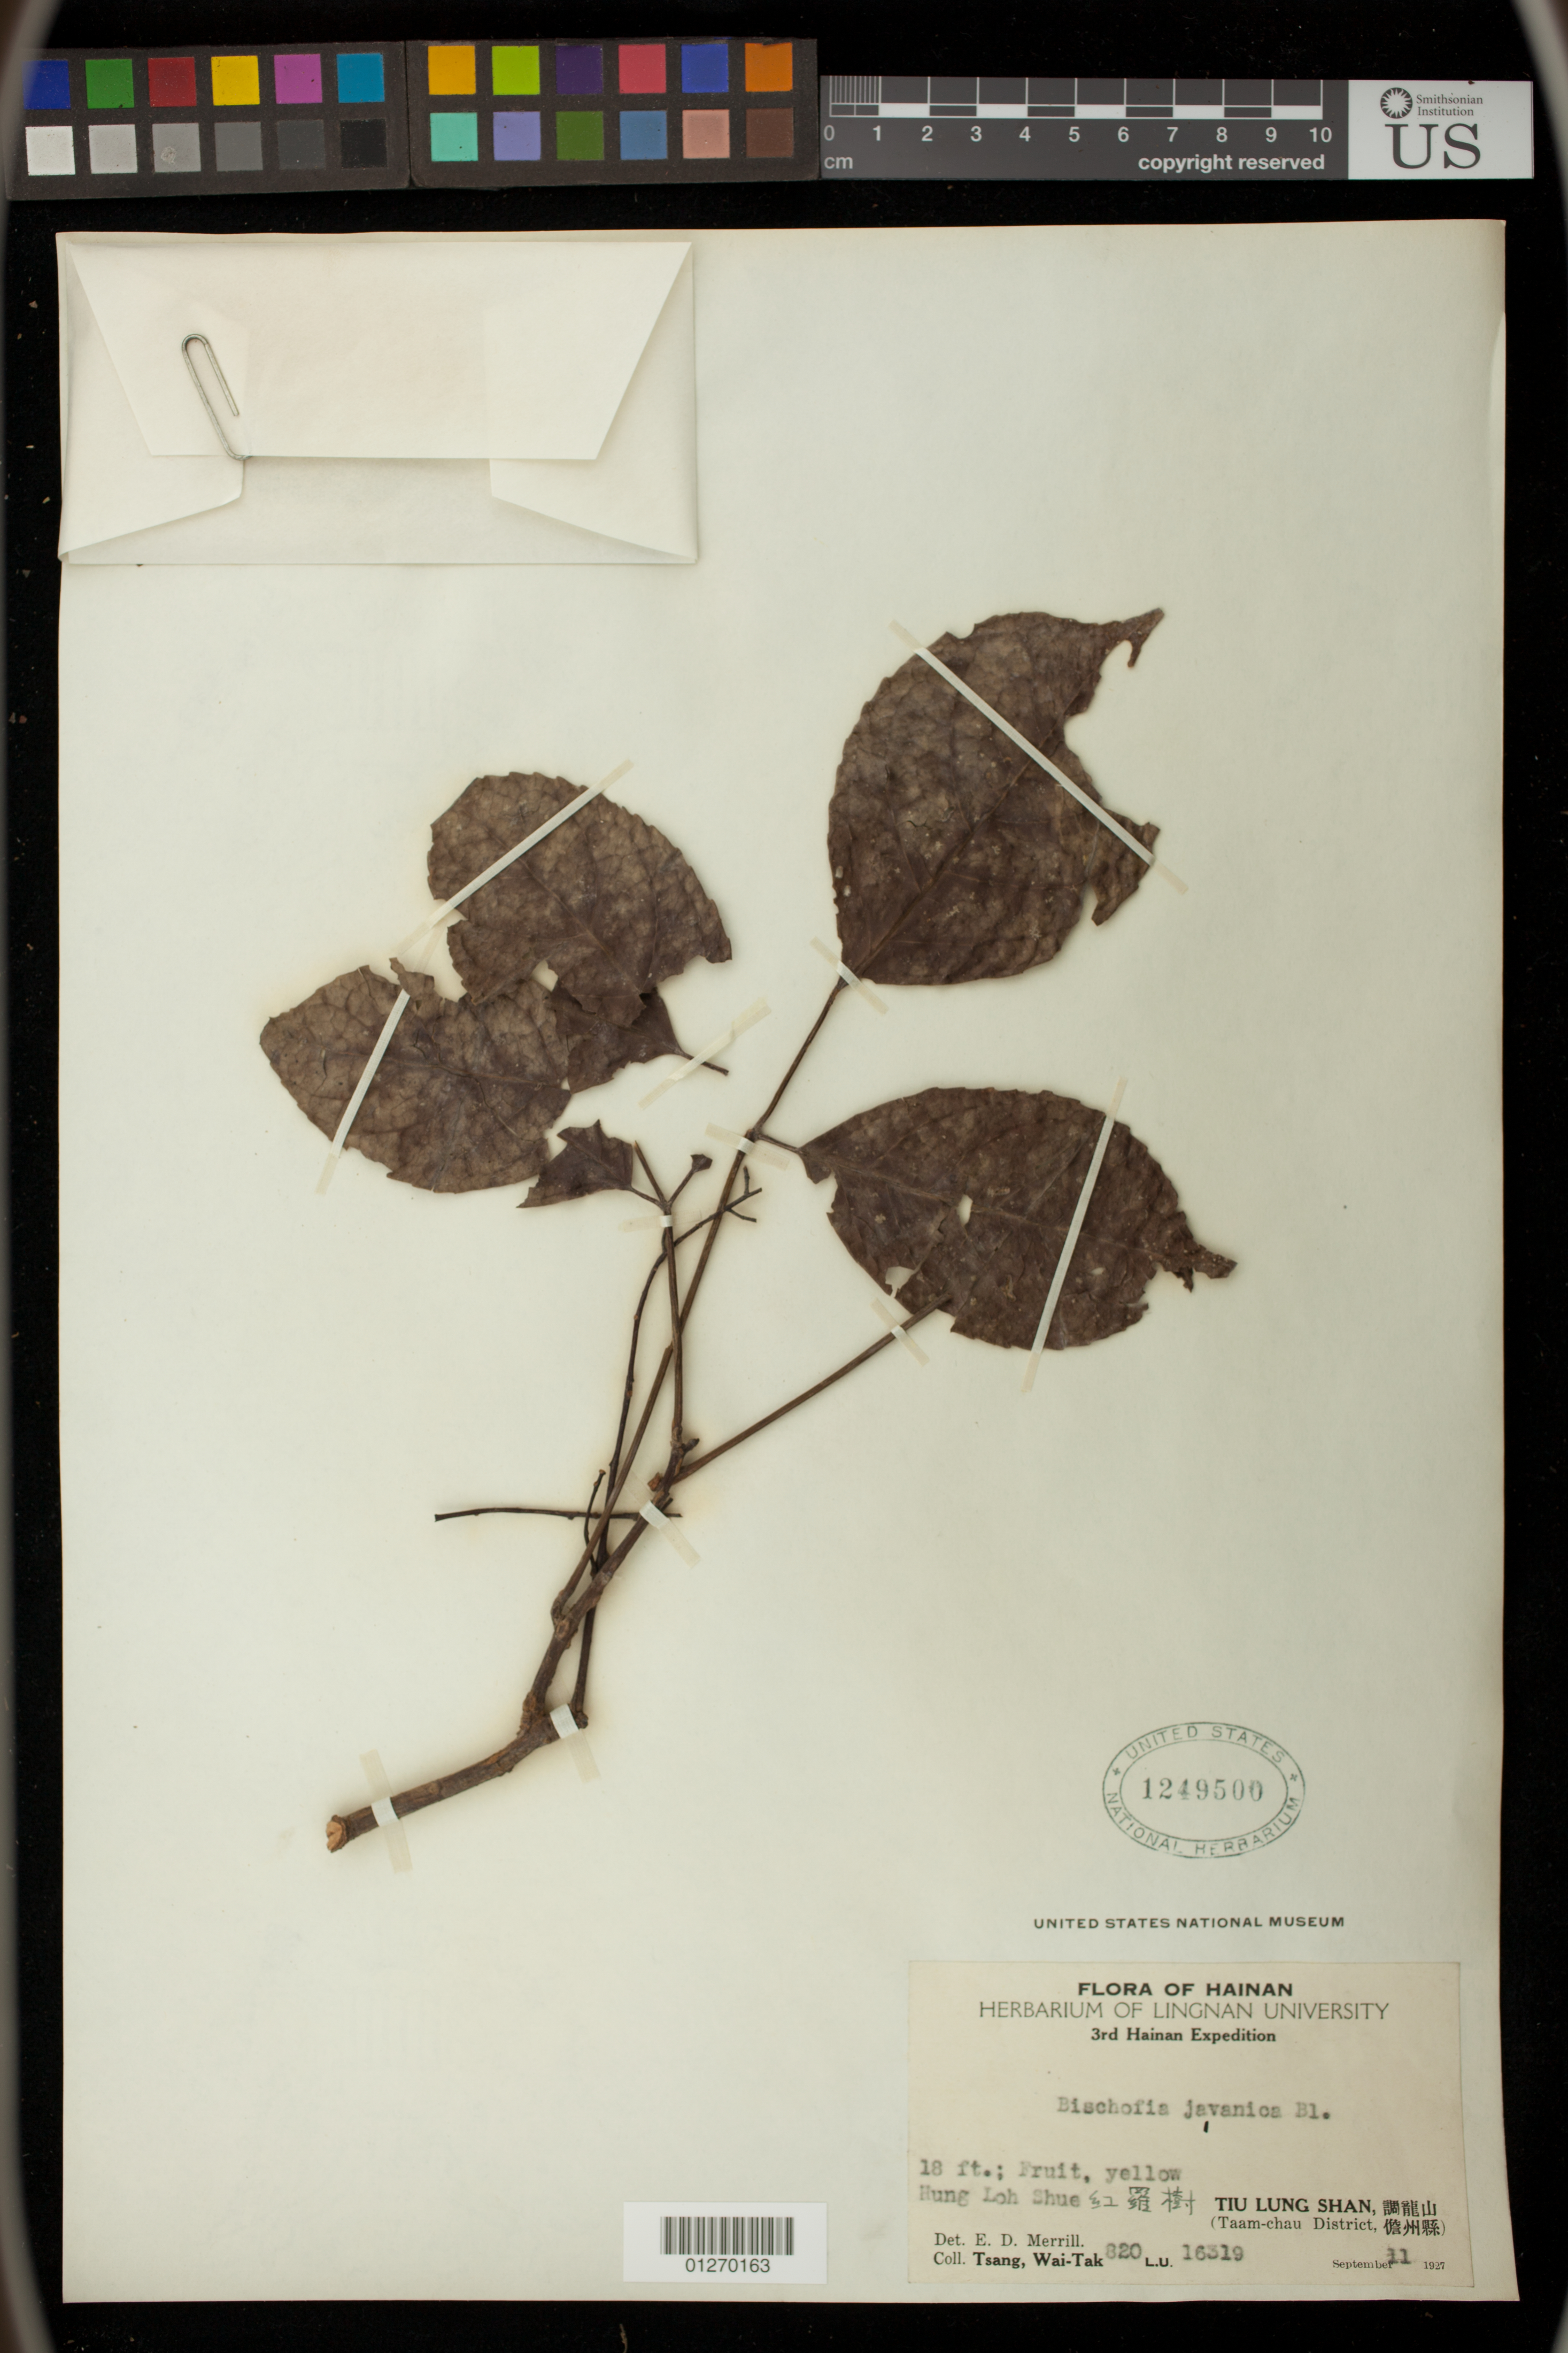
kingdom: Plantae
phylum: Tracheophyta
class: Magnoliopsida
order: Malpighiales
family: Phyllanthaceae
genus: Bischofia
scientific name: Bischofia javanica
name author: Blume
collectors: W. T. Tsang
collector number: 820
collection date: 1927-09-11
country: China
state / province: Hainan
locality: Hung Loh Shue, Tiu Lung Shan (Taam-chau District)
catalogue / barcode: US 1249500